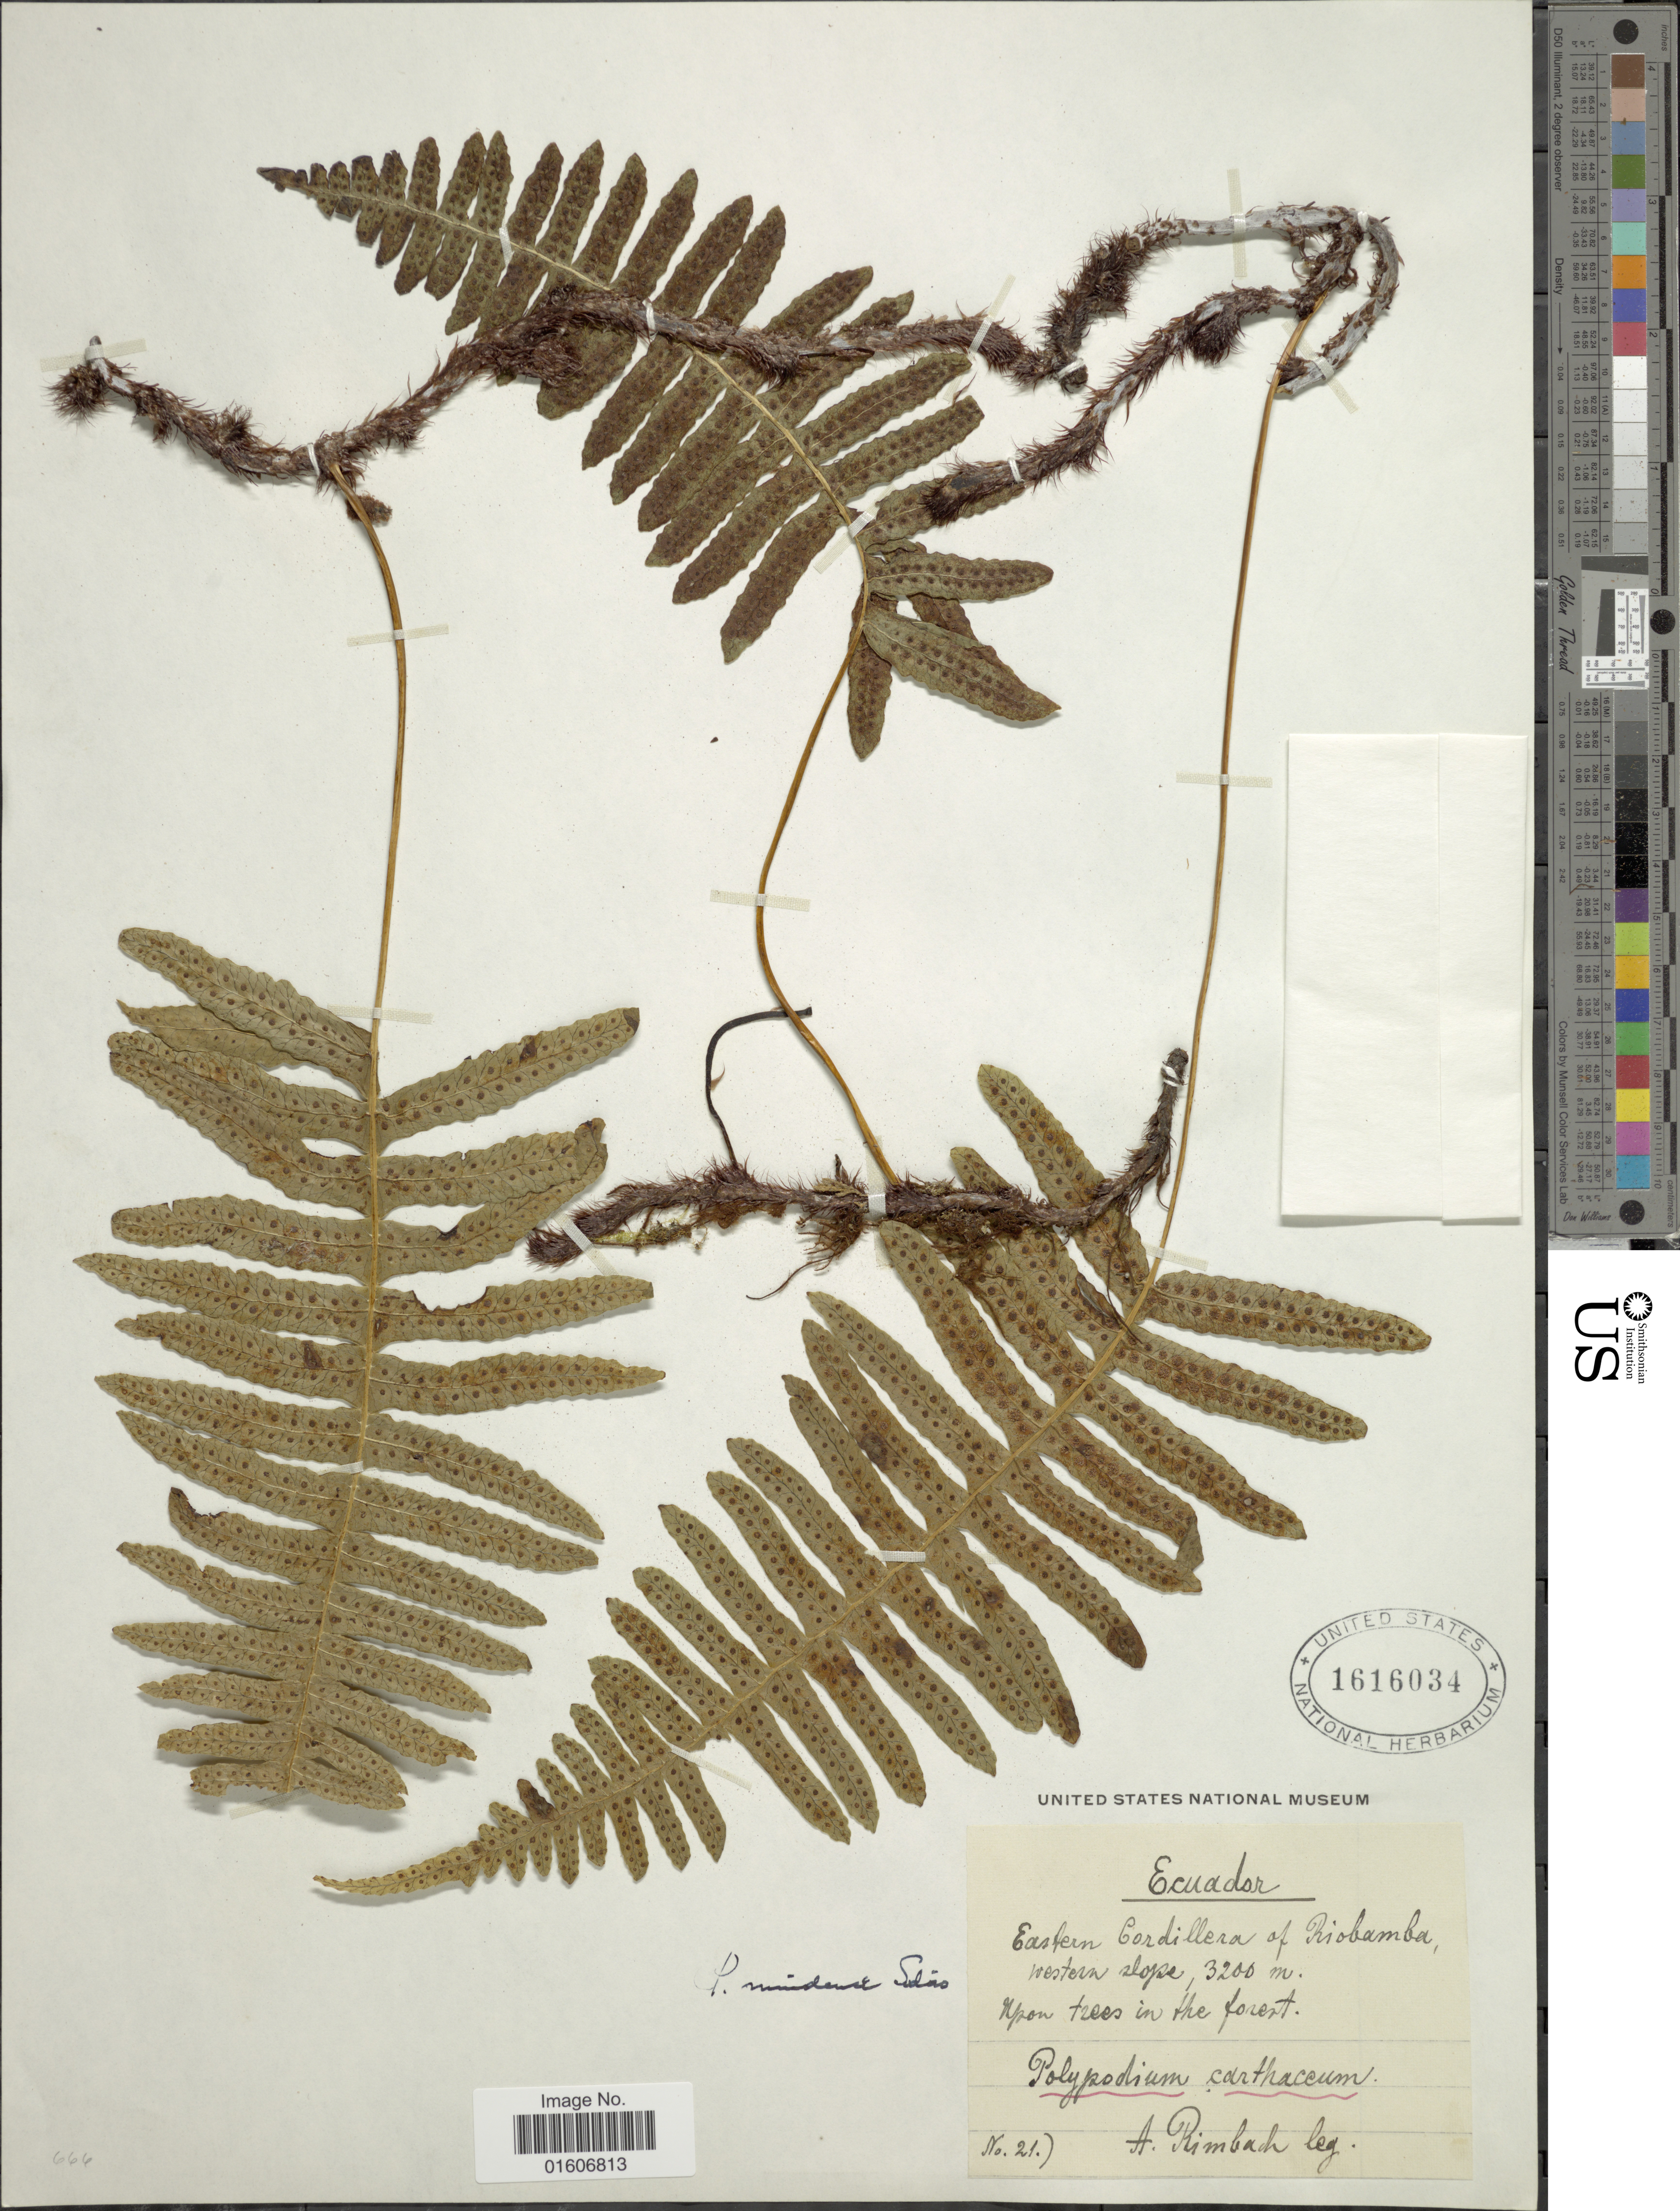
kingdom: Plantae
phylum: Tracheophyta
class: Polypodiopsida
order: Polypodiales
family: Polypodiaceae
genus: Serpocaulon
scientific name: Serpocaulon mindense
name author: (Sodiro)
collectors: A. Rimbach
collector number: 21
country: Ecuador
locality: Eastern Cordillera of Riobamba, western slope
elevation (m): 3200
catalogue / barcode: US 1616034